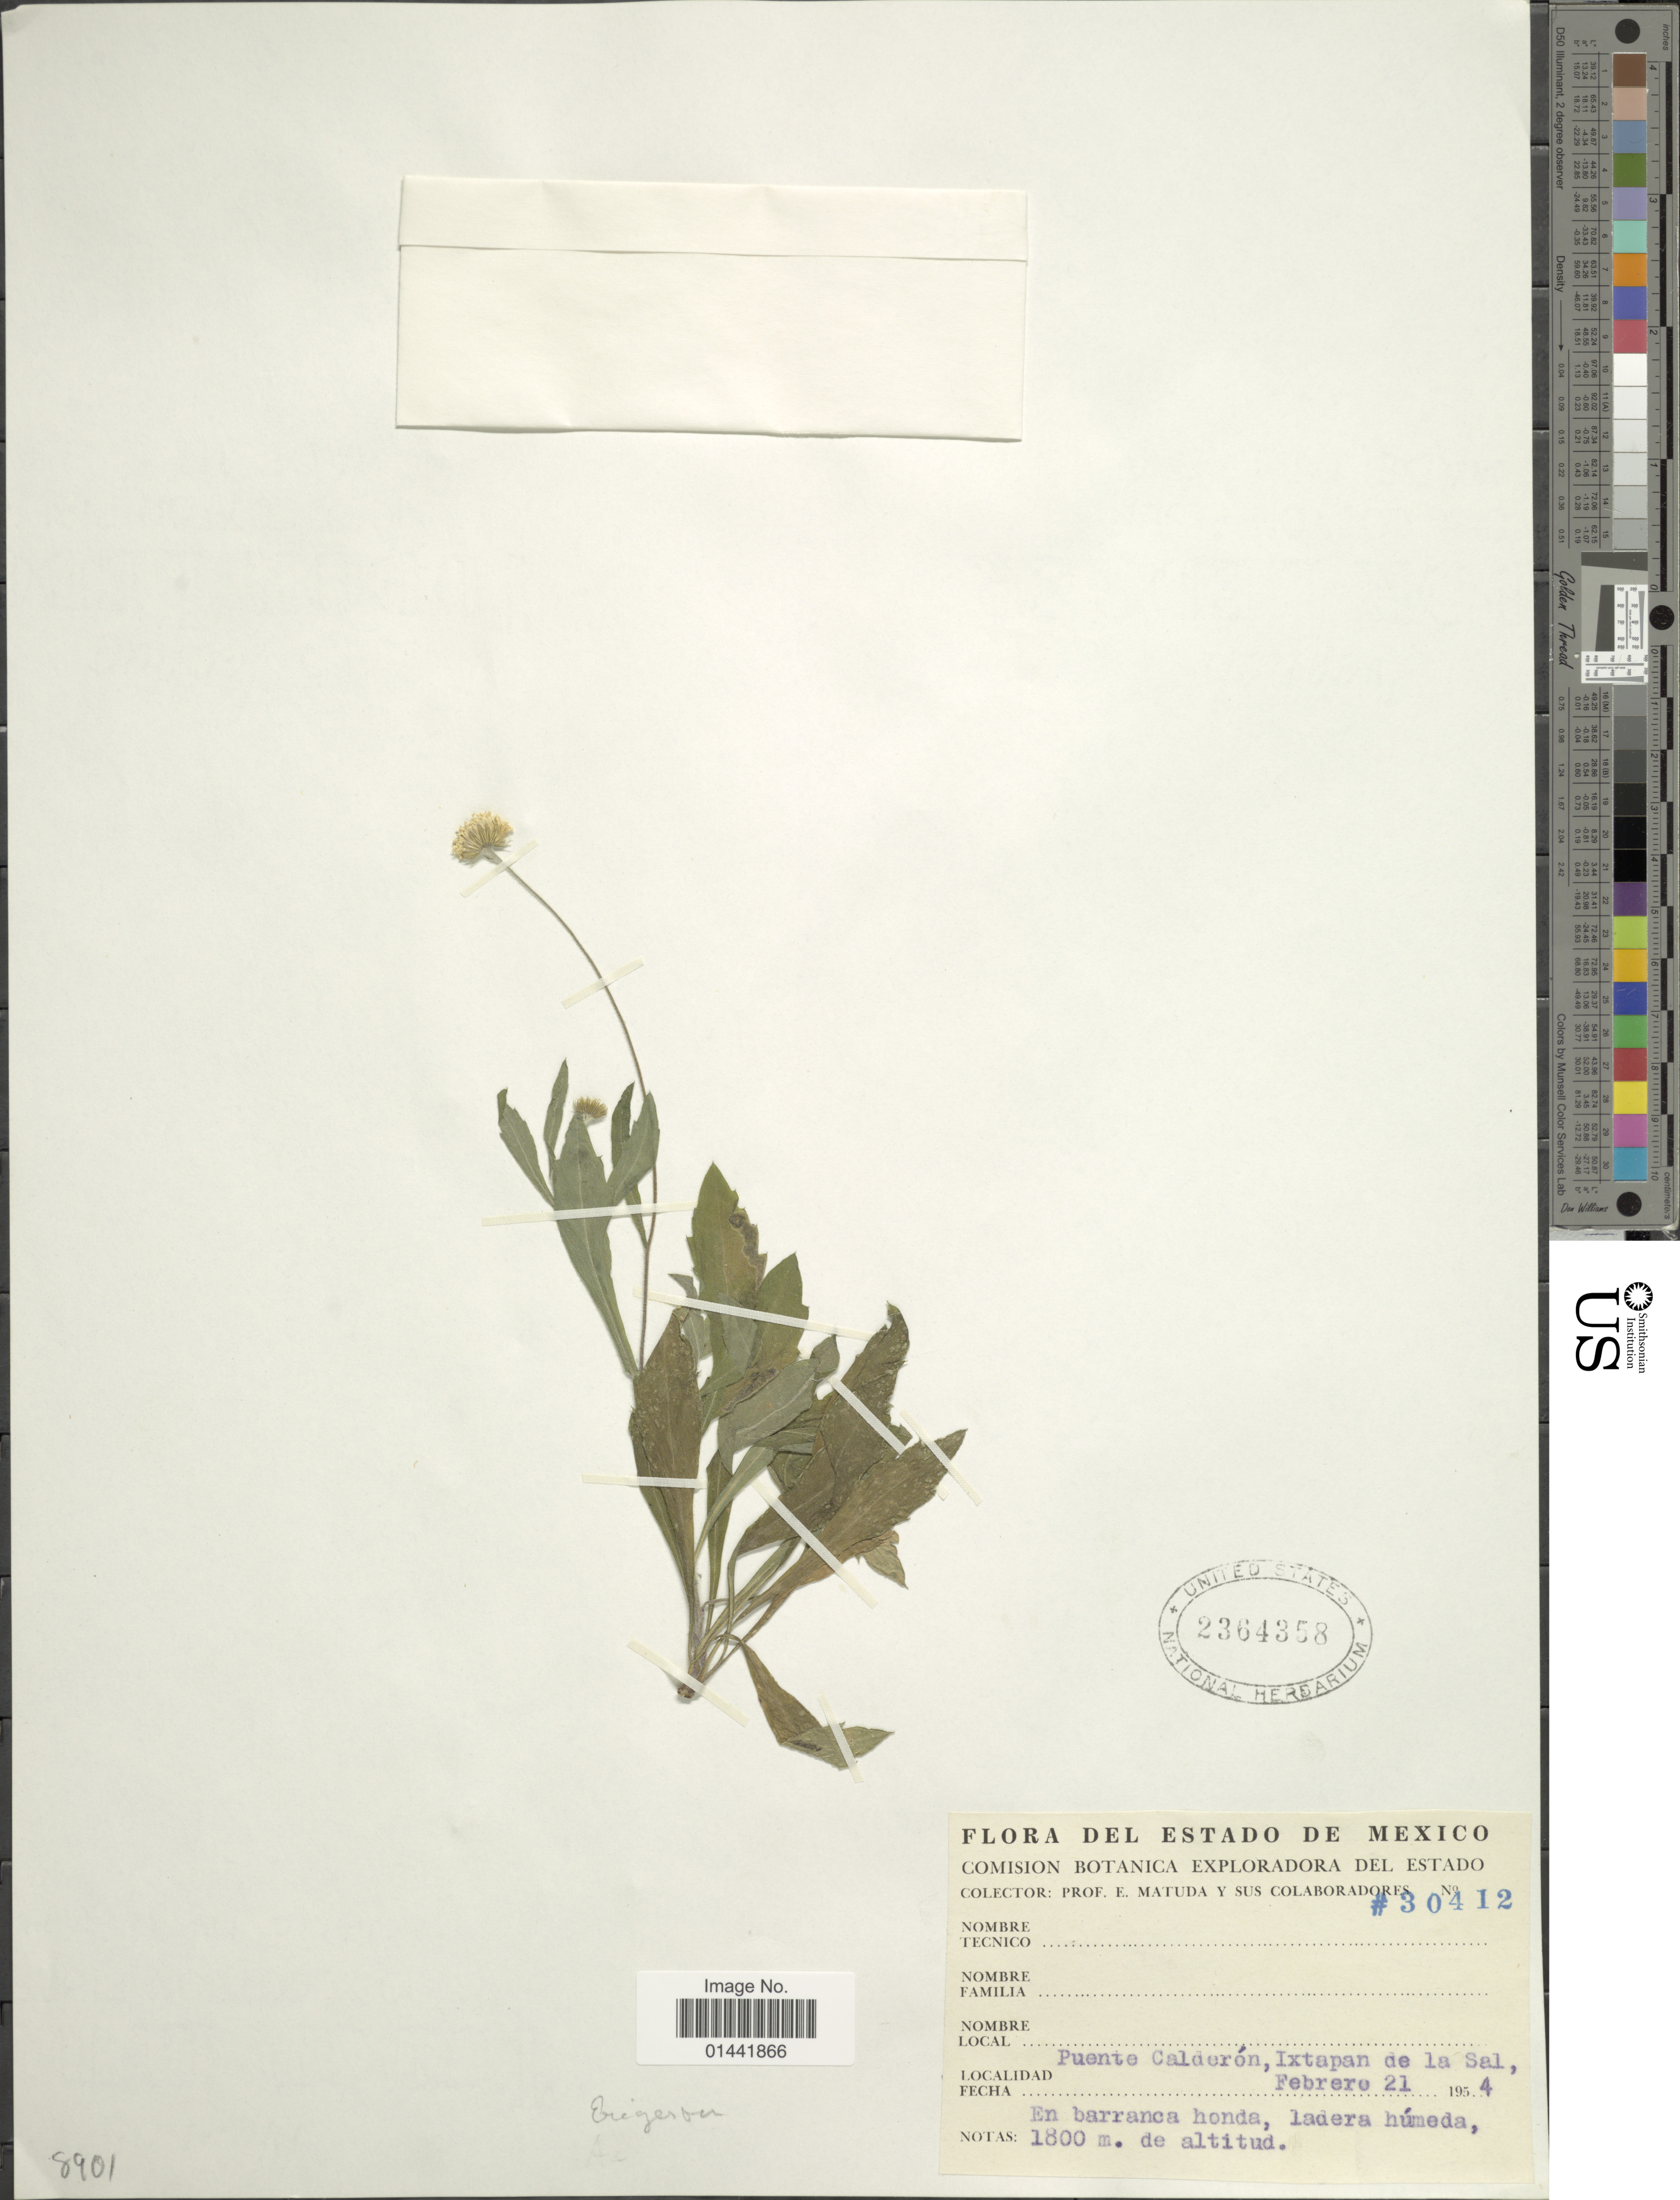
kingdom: Plantae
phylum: Tracheophyta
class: Magnoliopsida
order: Asterales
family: Asteraceae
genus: Erigeron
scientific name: Erigeron scaposus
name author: DC.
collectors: E. Matuda & et al.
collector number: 30412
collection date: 1954-02-21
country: Mexico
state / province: México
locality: Puente Calderón, Ixtapan de la Sal, en barranca honda, ladera húmeda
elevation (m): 1800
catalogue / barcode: US 2364358